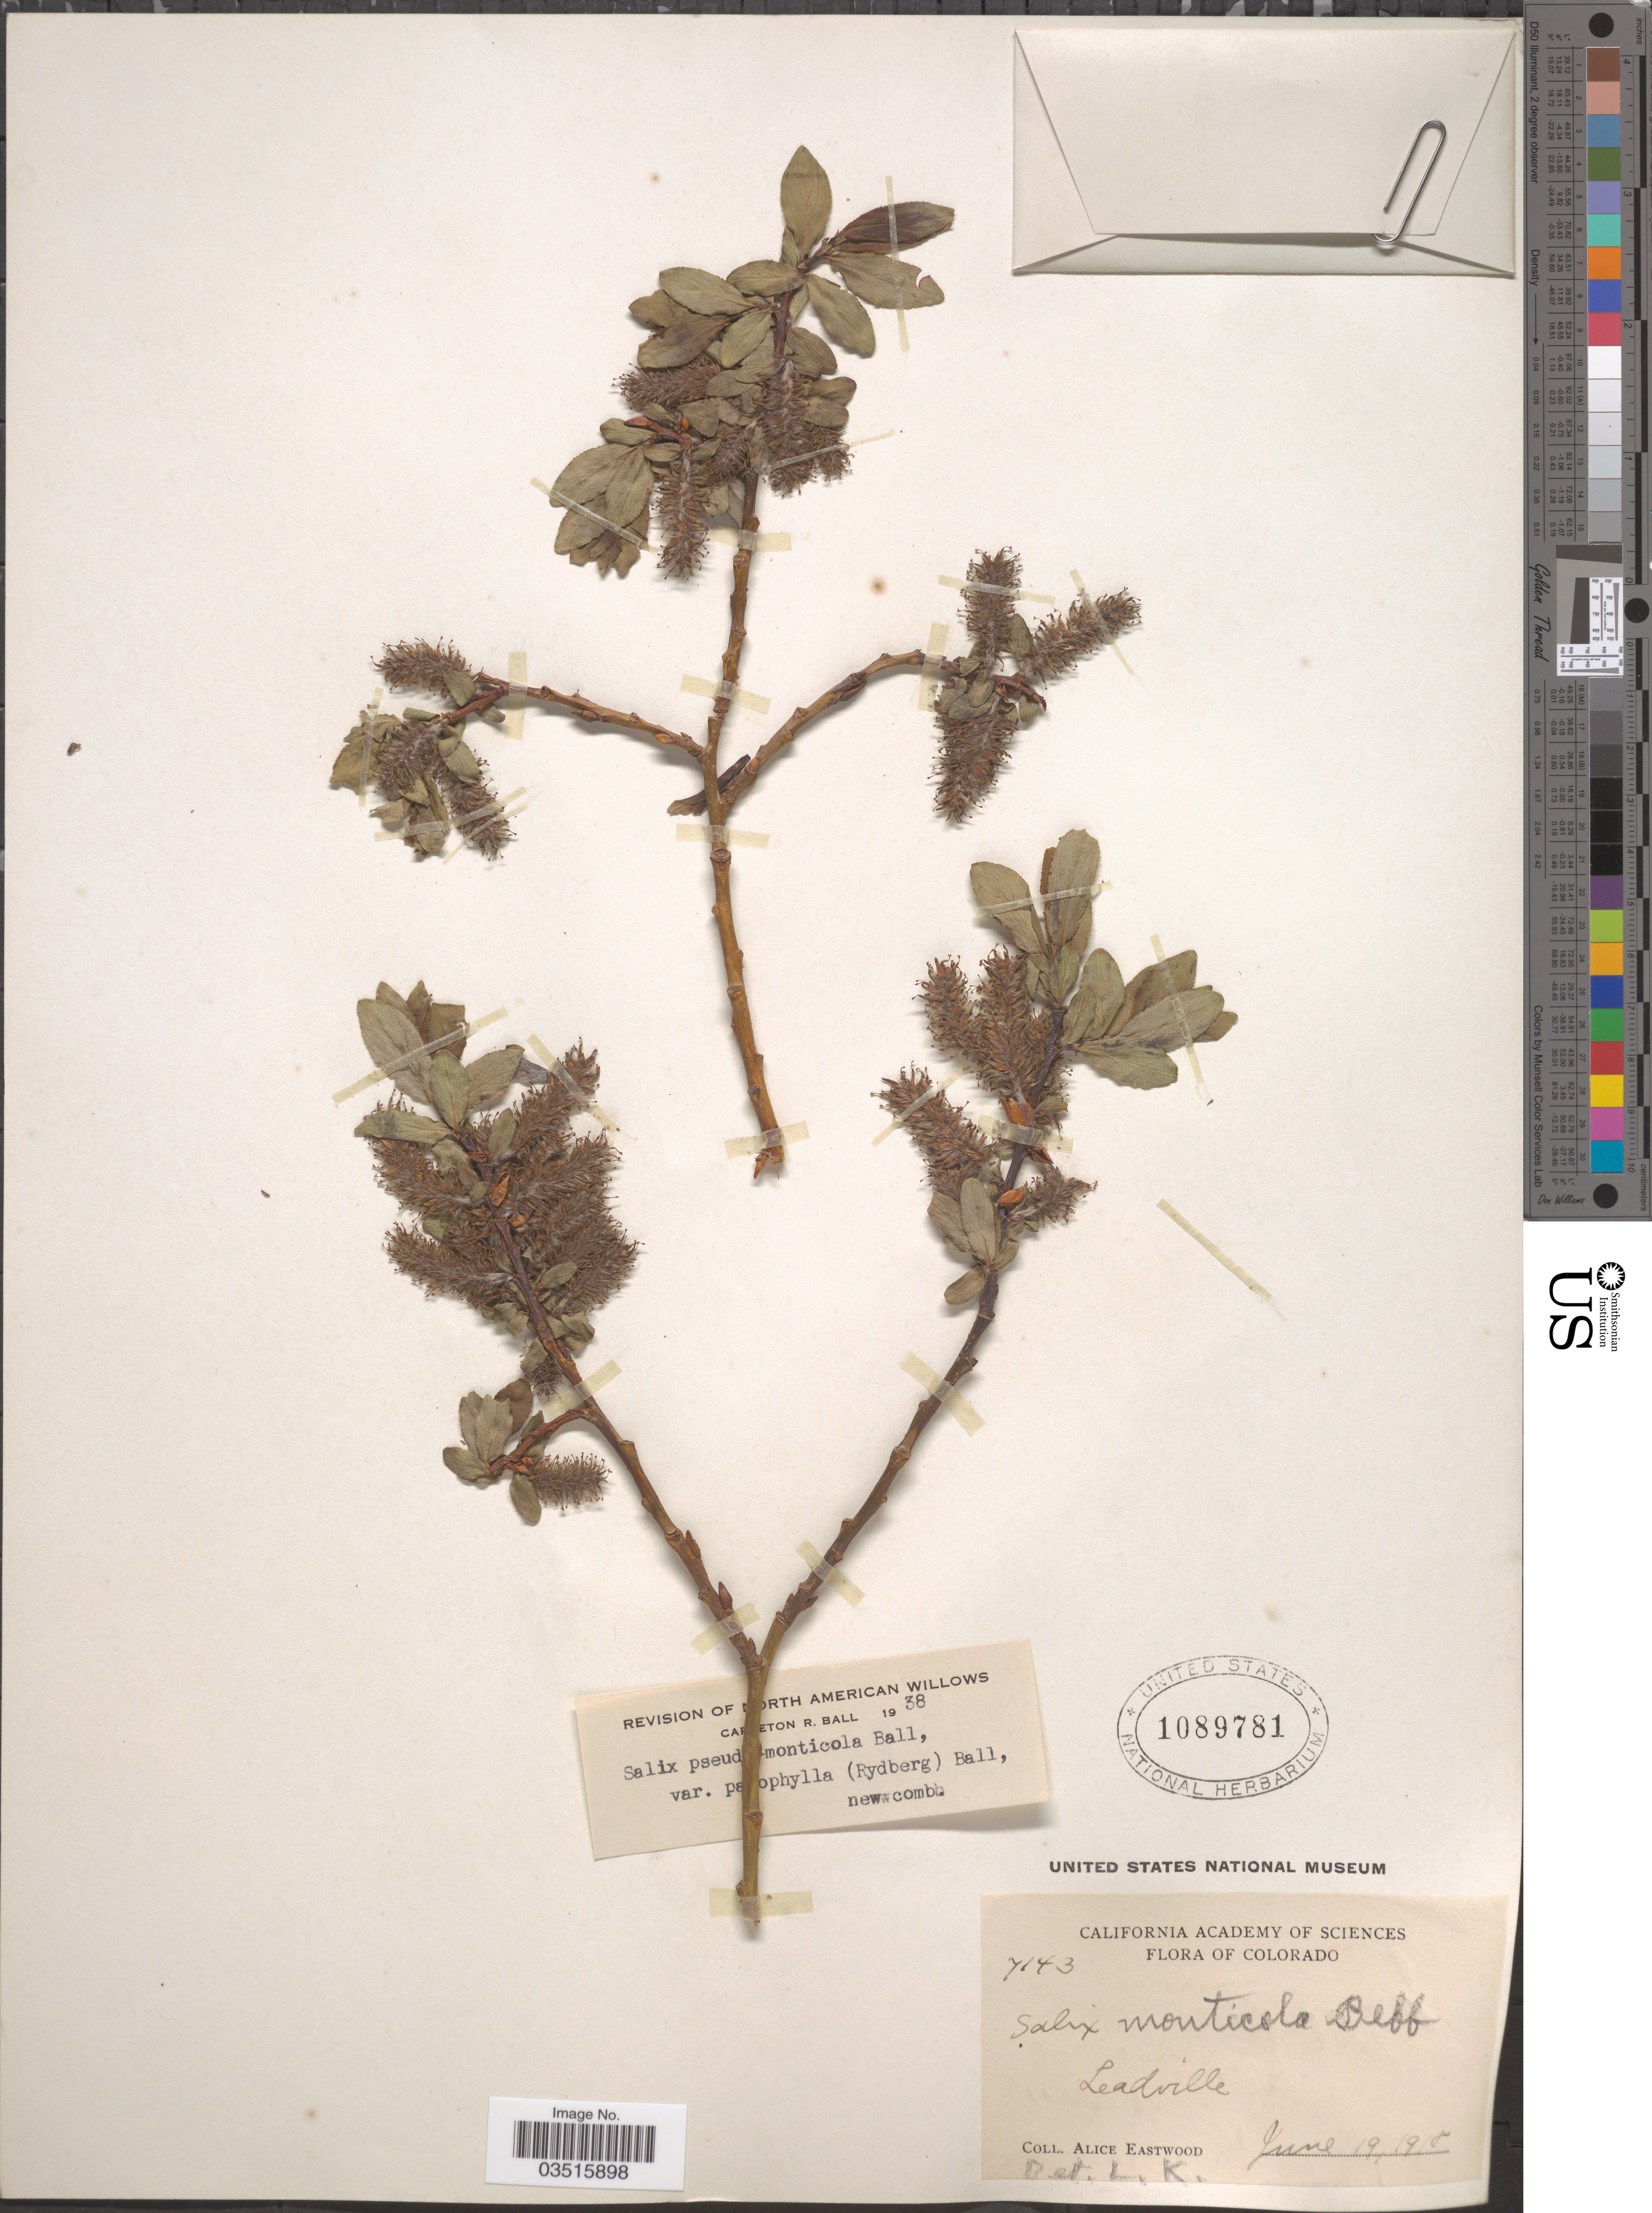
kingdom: Plantae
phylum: Tracheophyta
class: Magnoliopsida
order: Malpighiales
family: Salicaceae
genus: Salix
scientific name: Salix monticola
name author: Bebb.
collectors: A. Eastwood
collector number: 7143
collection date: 1918-06-19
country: United States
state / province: Colorado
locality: Leadville.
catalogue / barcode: US 1089781